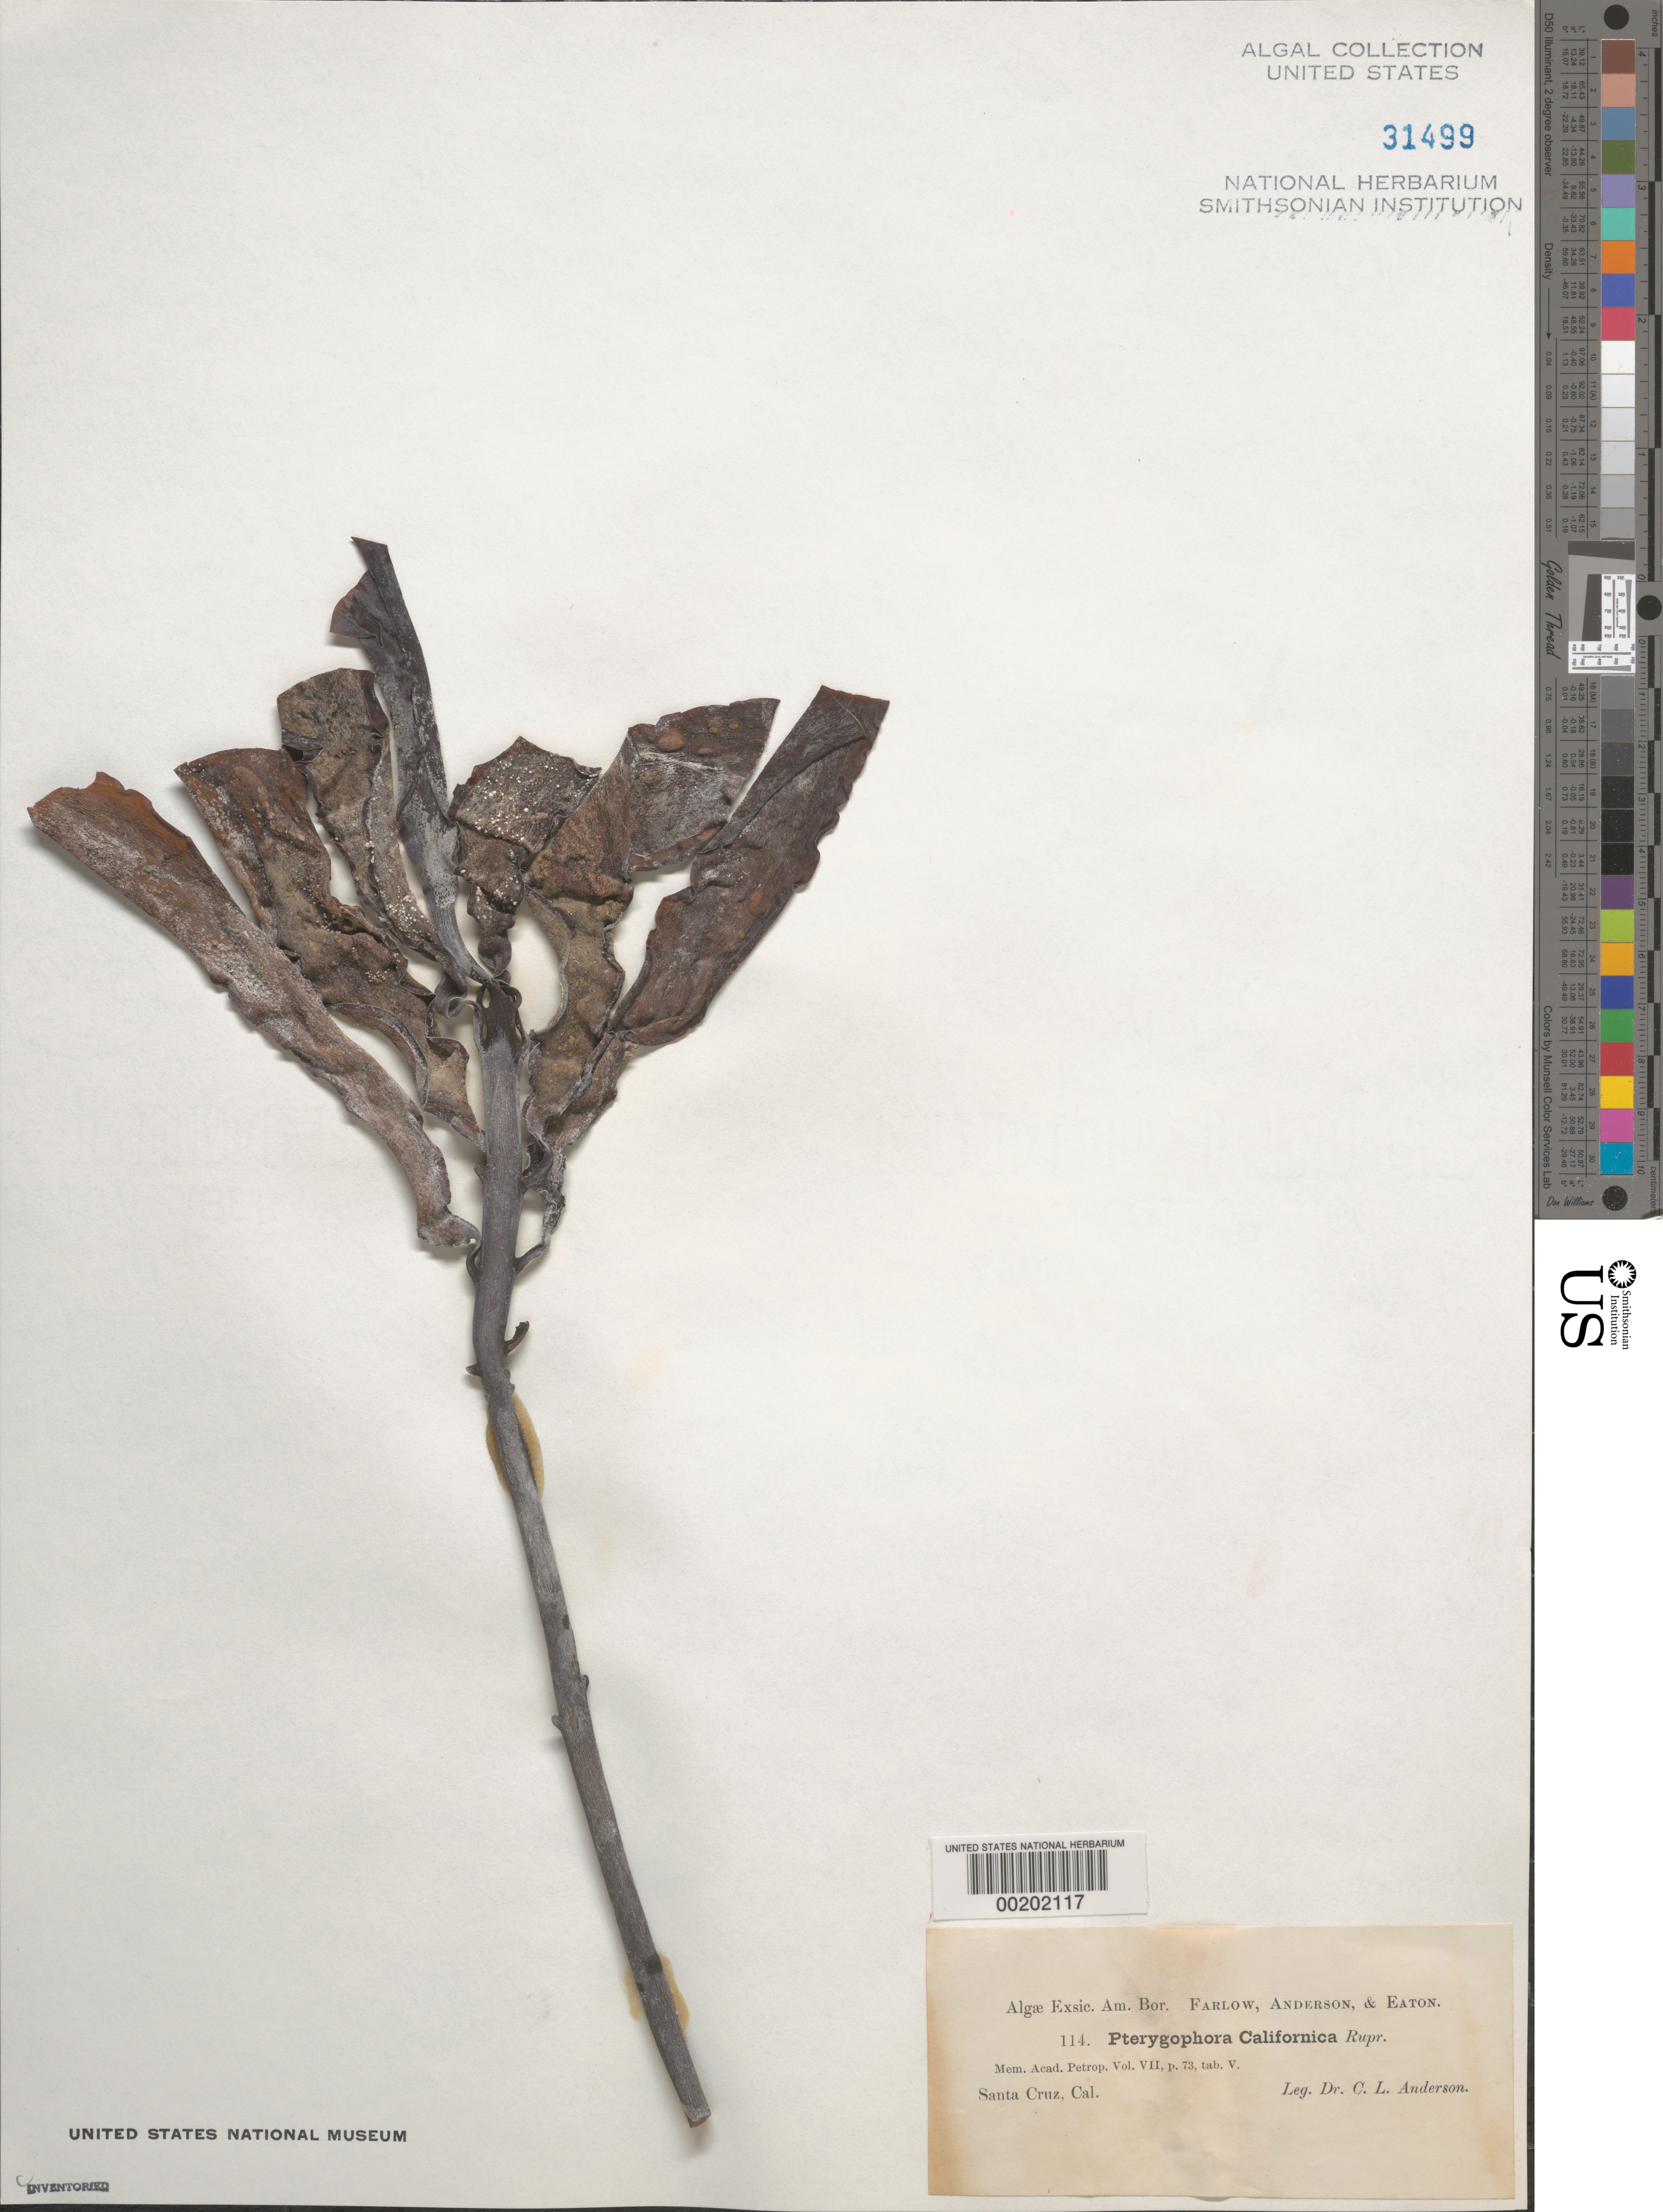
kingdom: Chromista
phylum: Ochrophyta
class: Phaeophyceae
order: Laminariales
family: Alariaceae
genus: Pterygophora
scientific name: Pterygophora californica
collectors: C. L. Anderson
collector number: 114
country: United States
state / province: California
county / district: Santa Cruz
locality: Santa Cruz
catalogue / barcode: US 31499